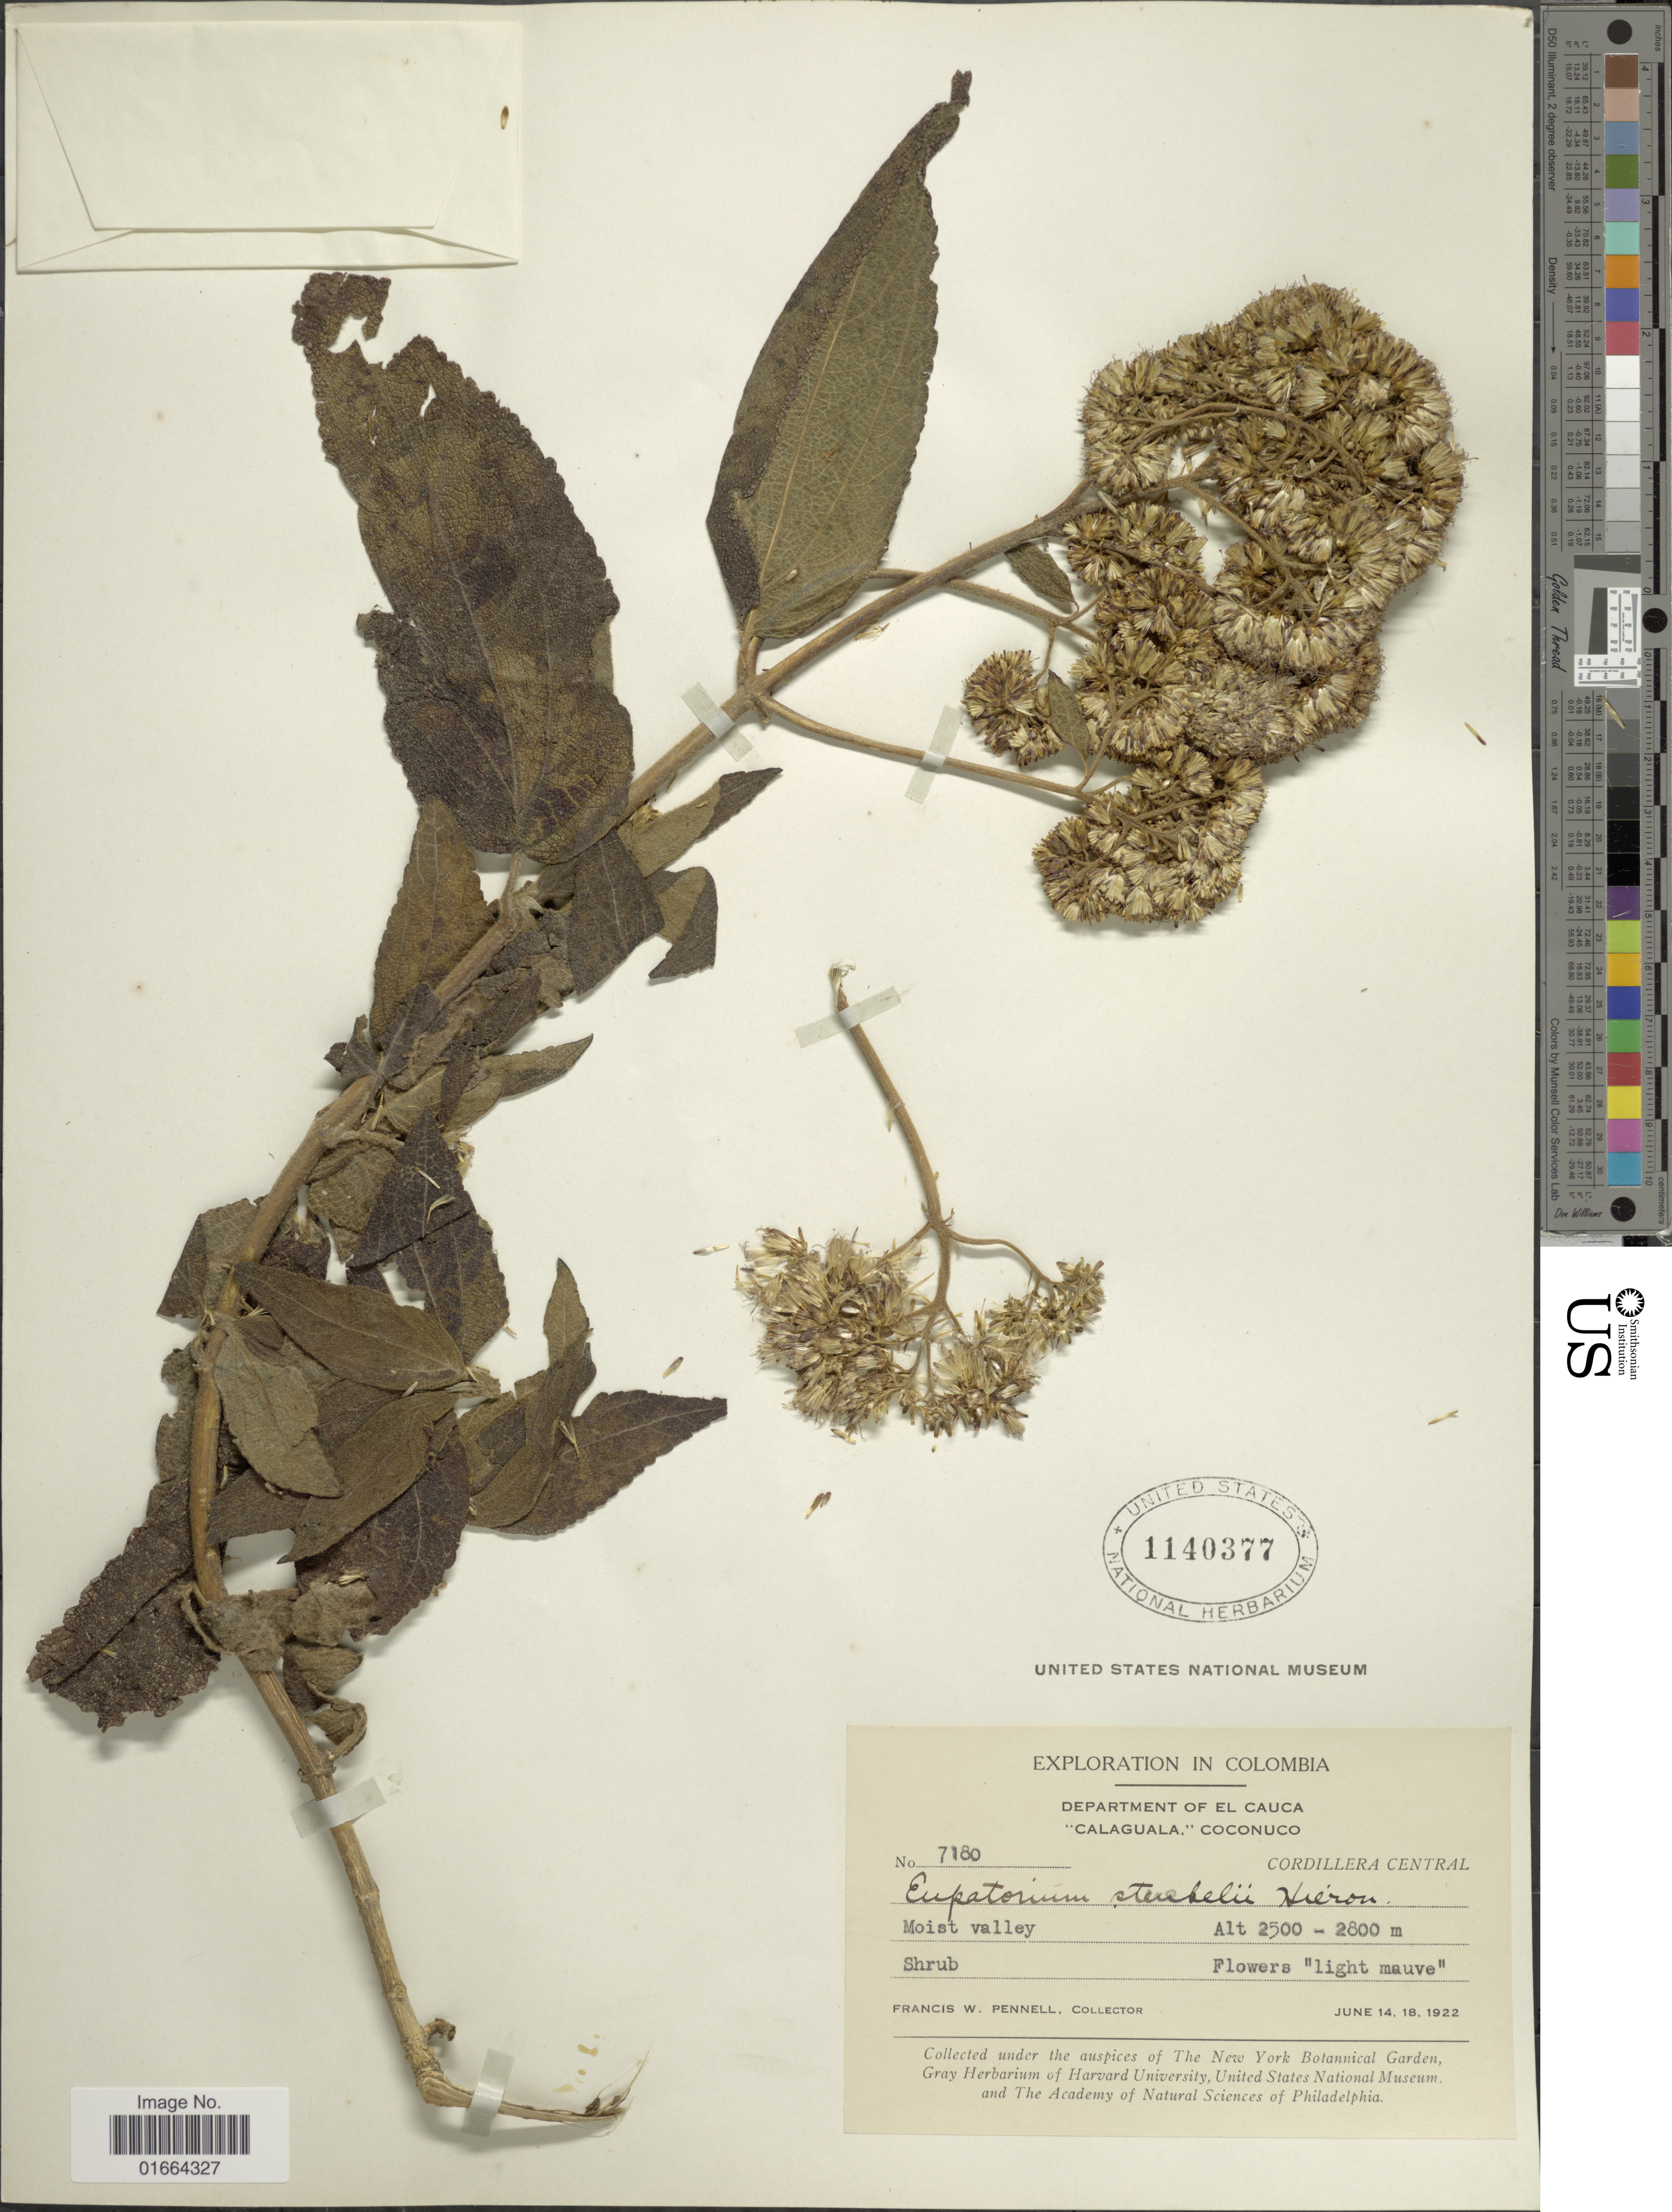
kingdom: Plantae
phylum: Tracheophyta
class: Magnoliopsida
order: Asterales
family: Asteraceae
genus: Asplundianthus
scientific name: Asplundianthus pseudostuebelii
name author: R.M. King & H. Rob.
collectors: F. W. Pennell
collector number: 7180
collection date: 1922-06-14/1922-06-18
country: Colombia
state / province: Cauca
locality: Department of El Cauca. "Calaguala," Coconuco. Cordillera Central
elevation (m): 2500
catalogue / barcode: US 1140377